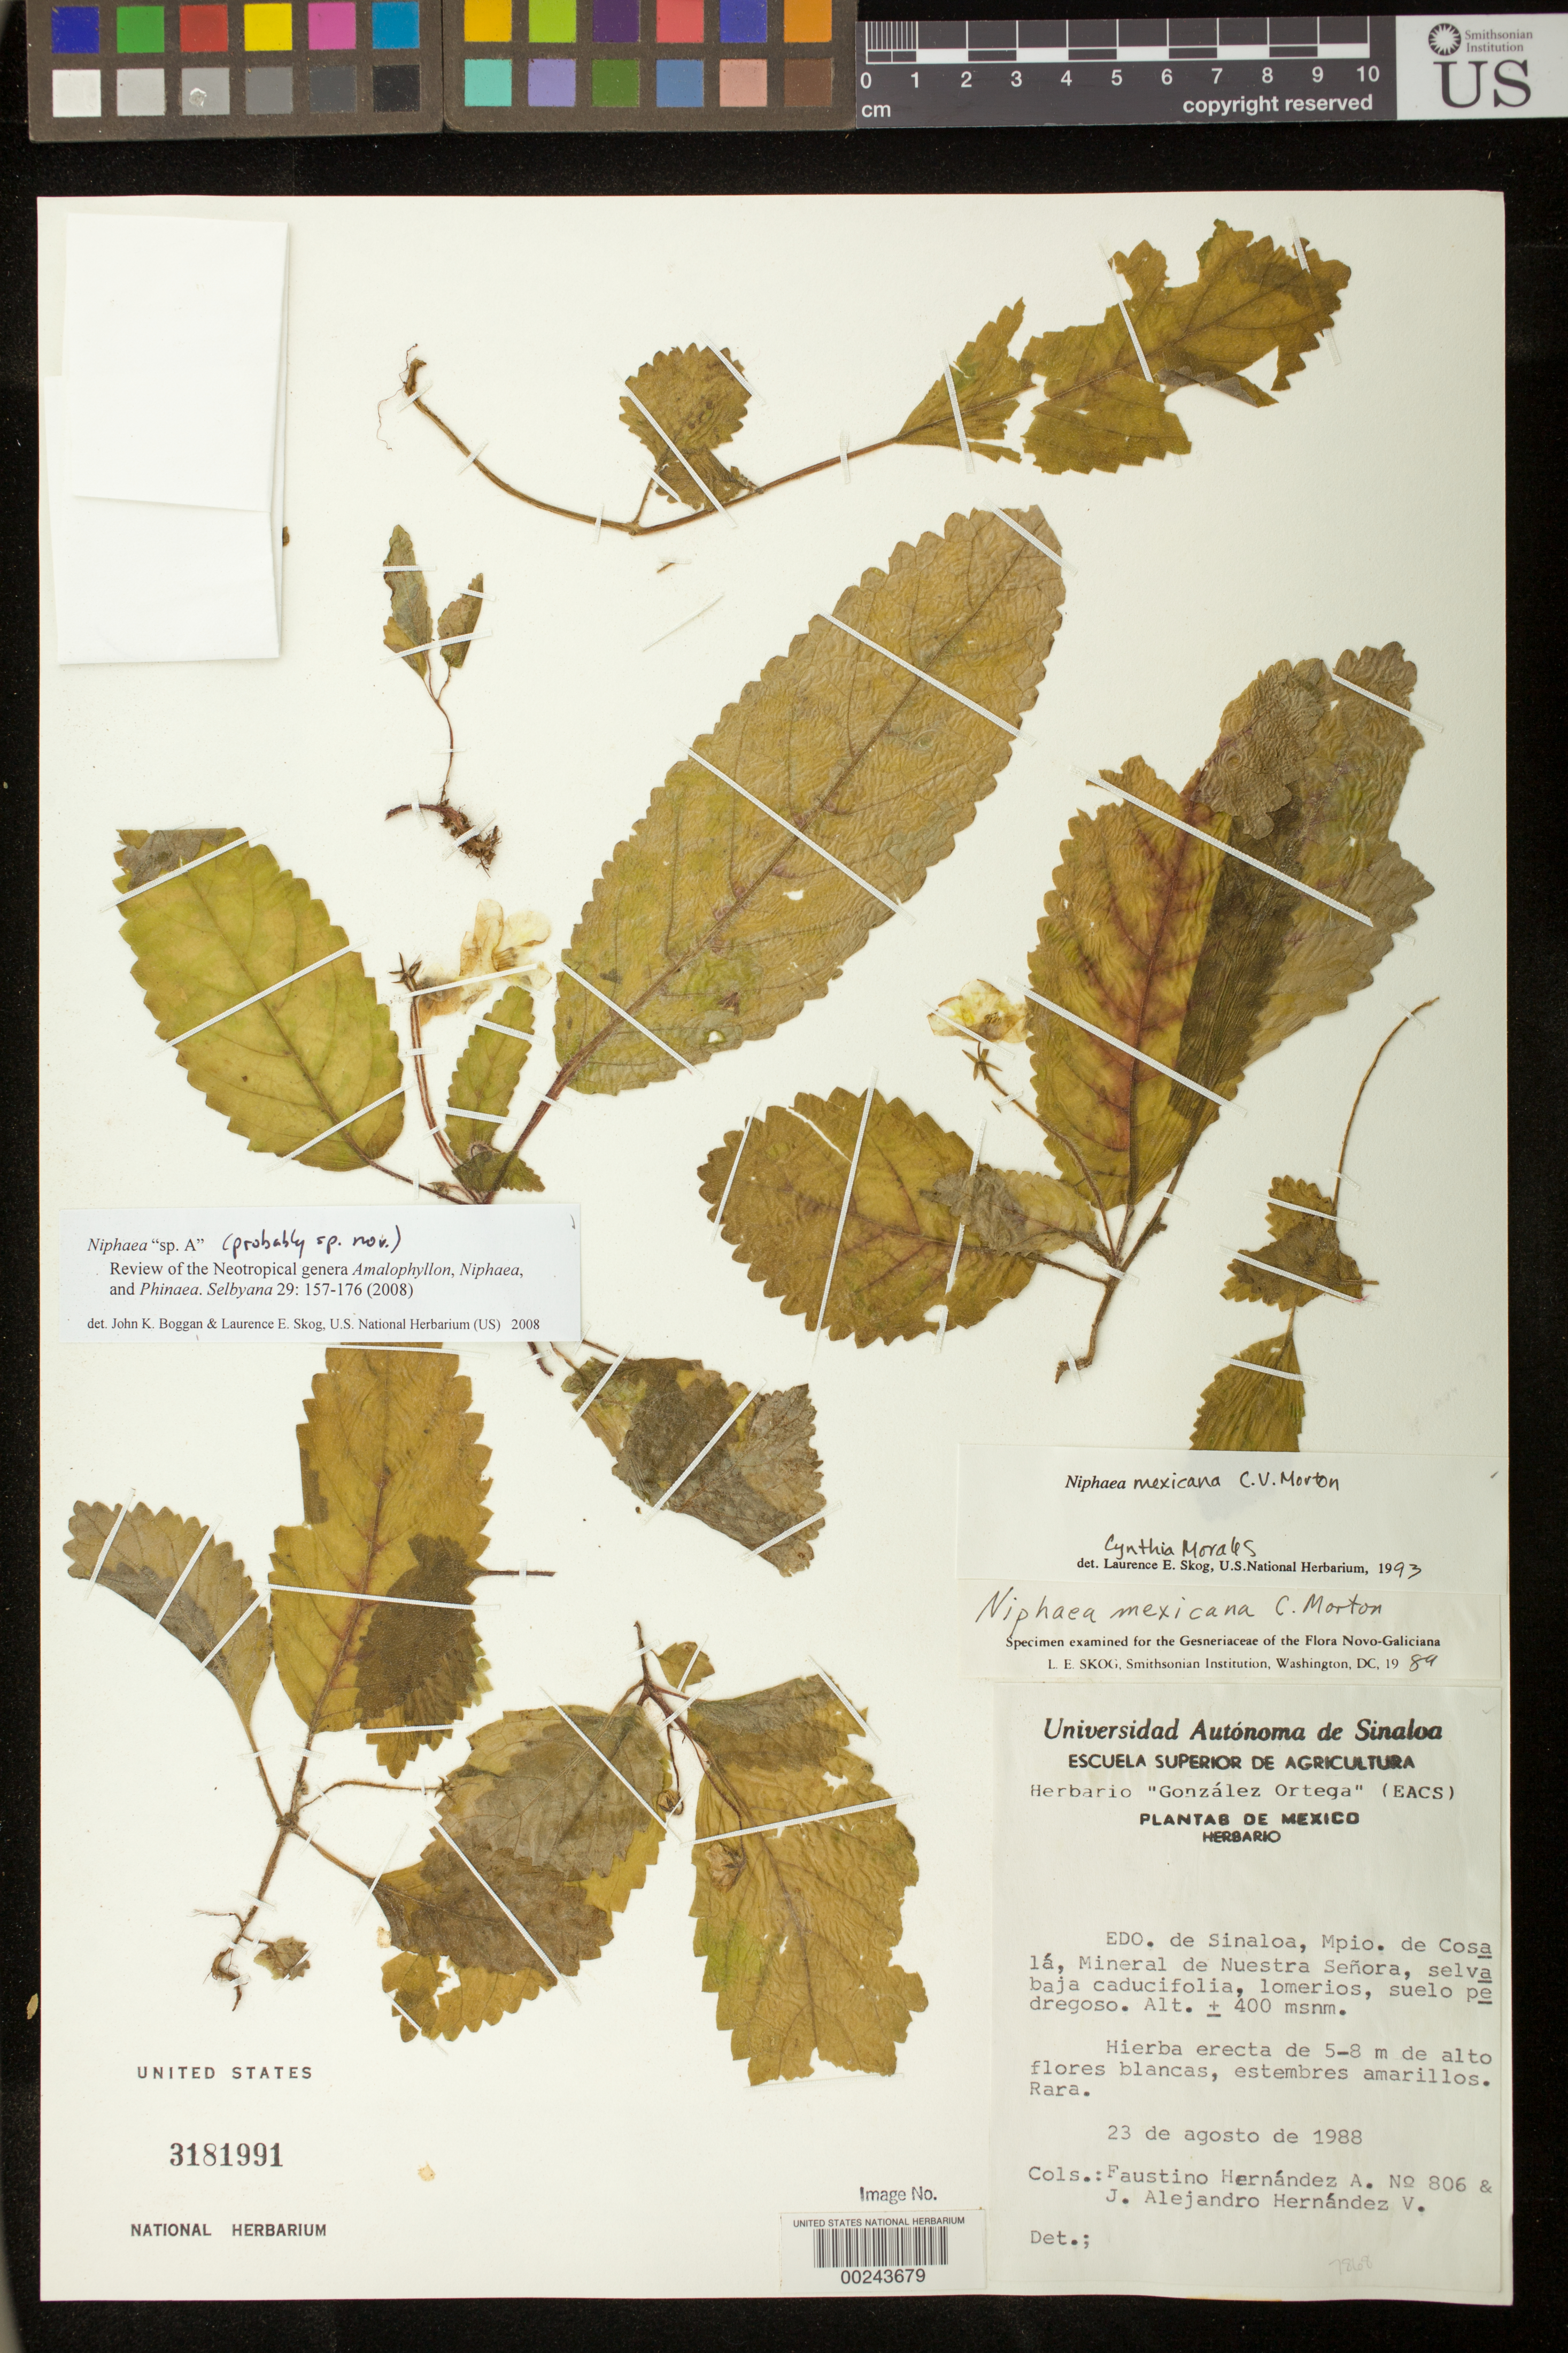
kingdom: Plantae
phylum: Tracheophyta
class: Magnoliopsida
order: Lamiales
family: Gesneriaceae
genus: Niphaea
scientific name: Niphaea sp.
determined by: Boggan, J. K.; Skog, L. E.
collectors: F. Hernández A. & J. Hernández V.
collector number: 806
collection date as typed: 23 Aug 1988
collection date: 1988-08-23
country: Mexico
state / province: Sinaloa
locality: Edo. de Sinaloa, Mpio. de Cosalá, Mineral de Nuestra Señora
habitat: Selva baja caducifolia, lomerios, suelo pedregoso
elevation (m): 400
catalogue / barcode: US 3181991